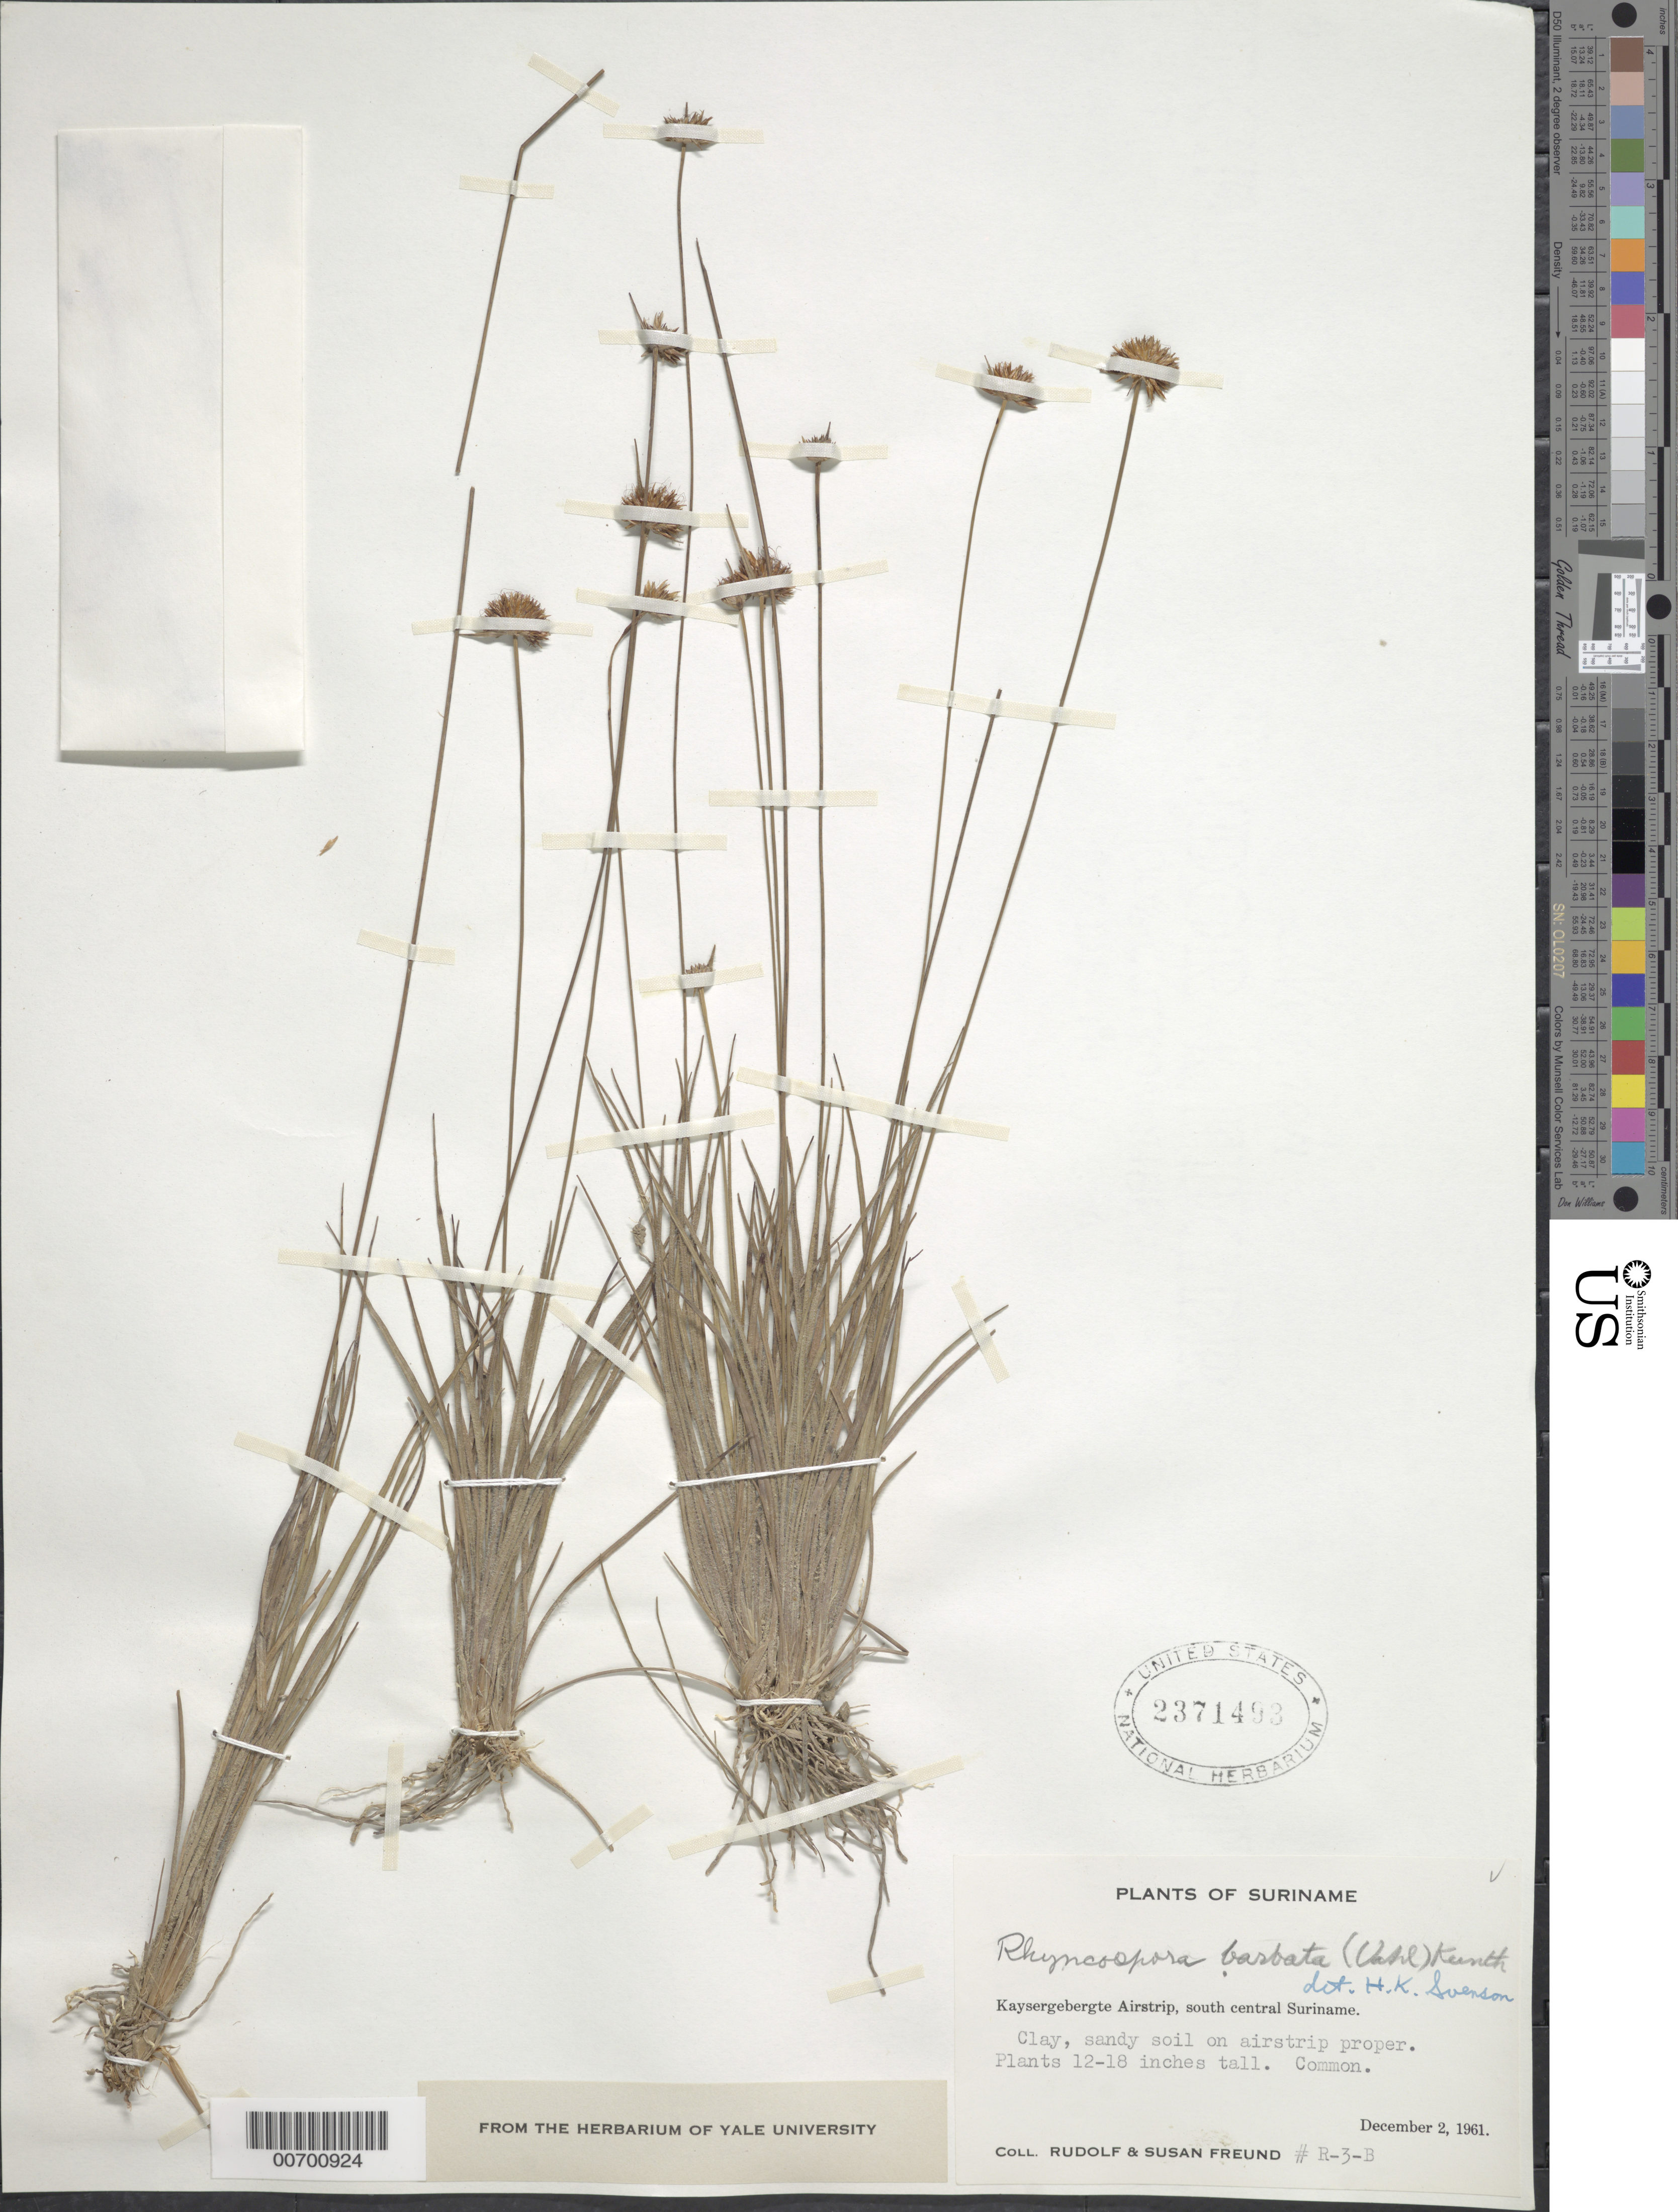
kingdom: Plantae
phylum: Tracheophyta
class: Liliopsida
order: Poales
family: Cyperaceae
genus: Rhynchospora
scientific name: Rhynchospora barbata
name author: (Vahl) Kunth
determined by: Alves, K.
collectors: R. Freund & S. Freund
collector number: R 3 B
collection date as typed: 2-Dec-61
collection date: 1961-12-02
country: Suriname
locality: Kaysergebergte Airstrip, south central Suriname, 45 km above confl. with Lucie R.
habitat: Clay sandy soil on airstrip proper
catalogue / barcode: US 2371493